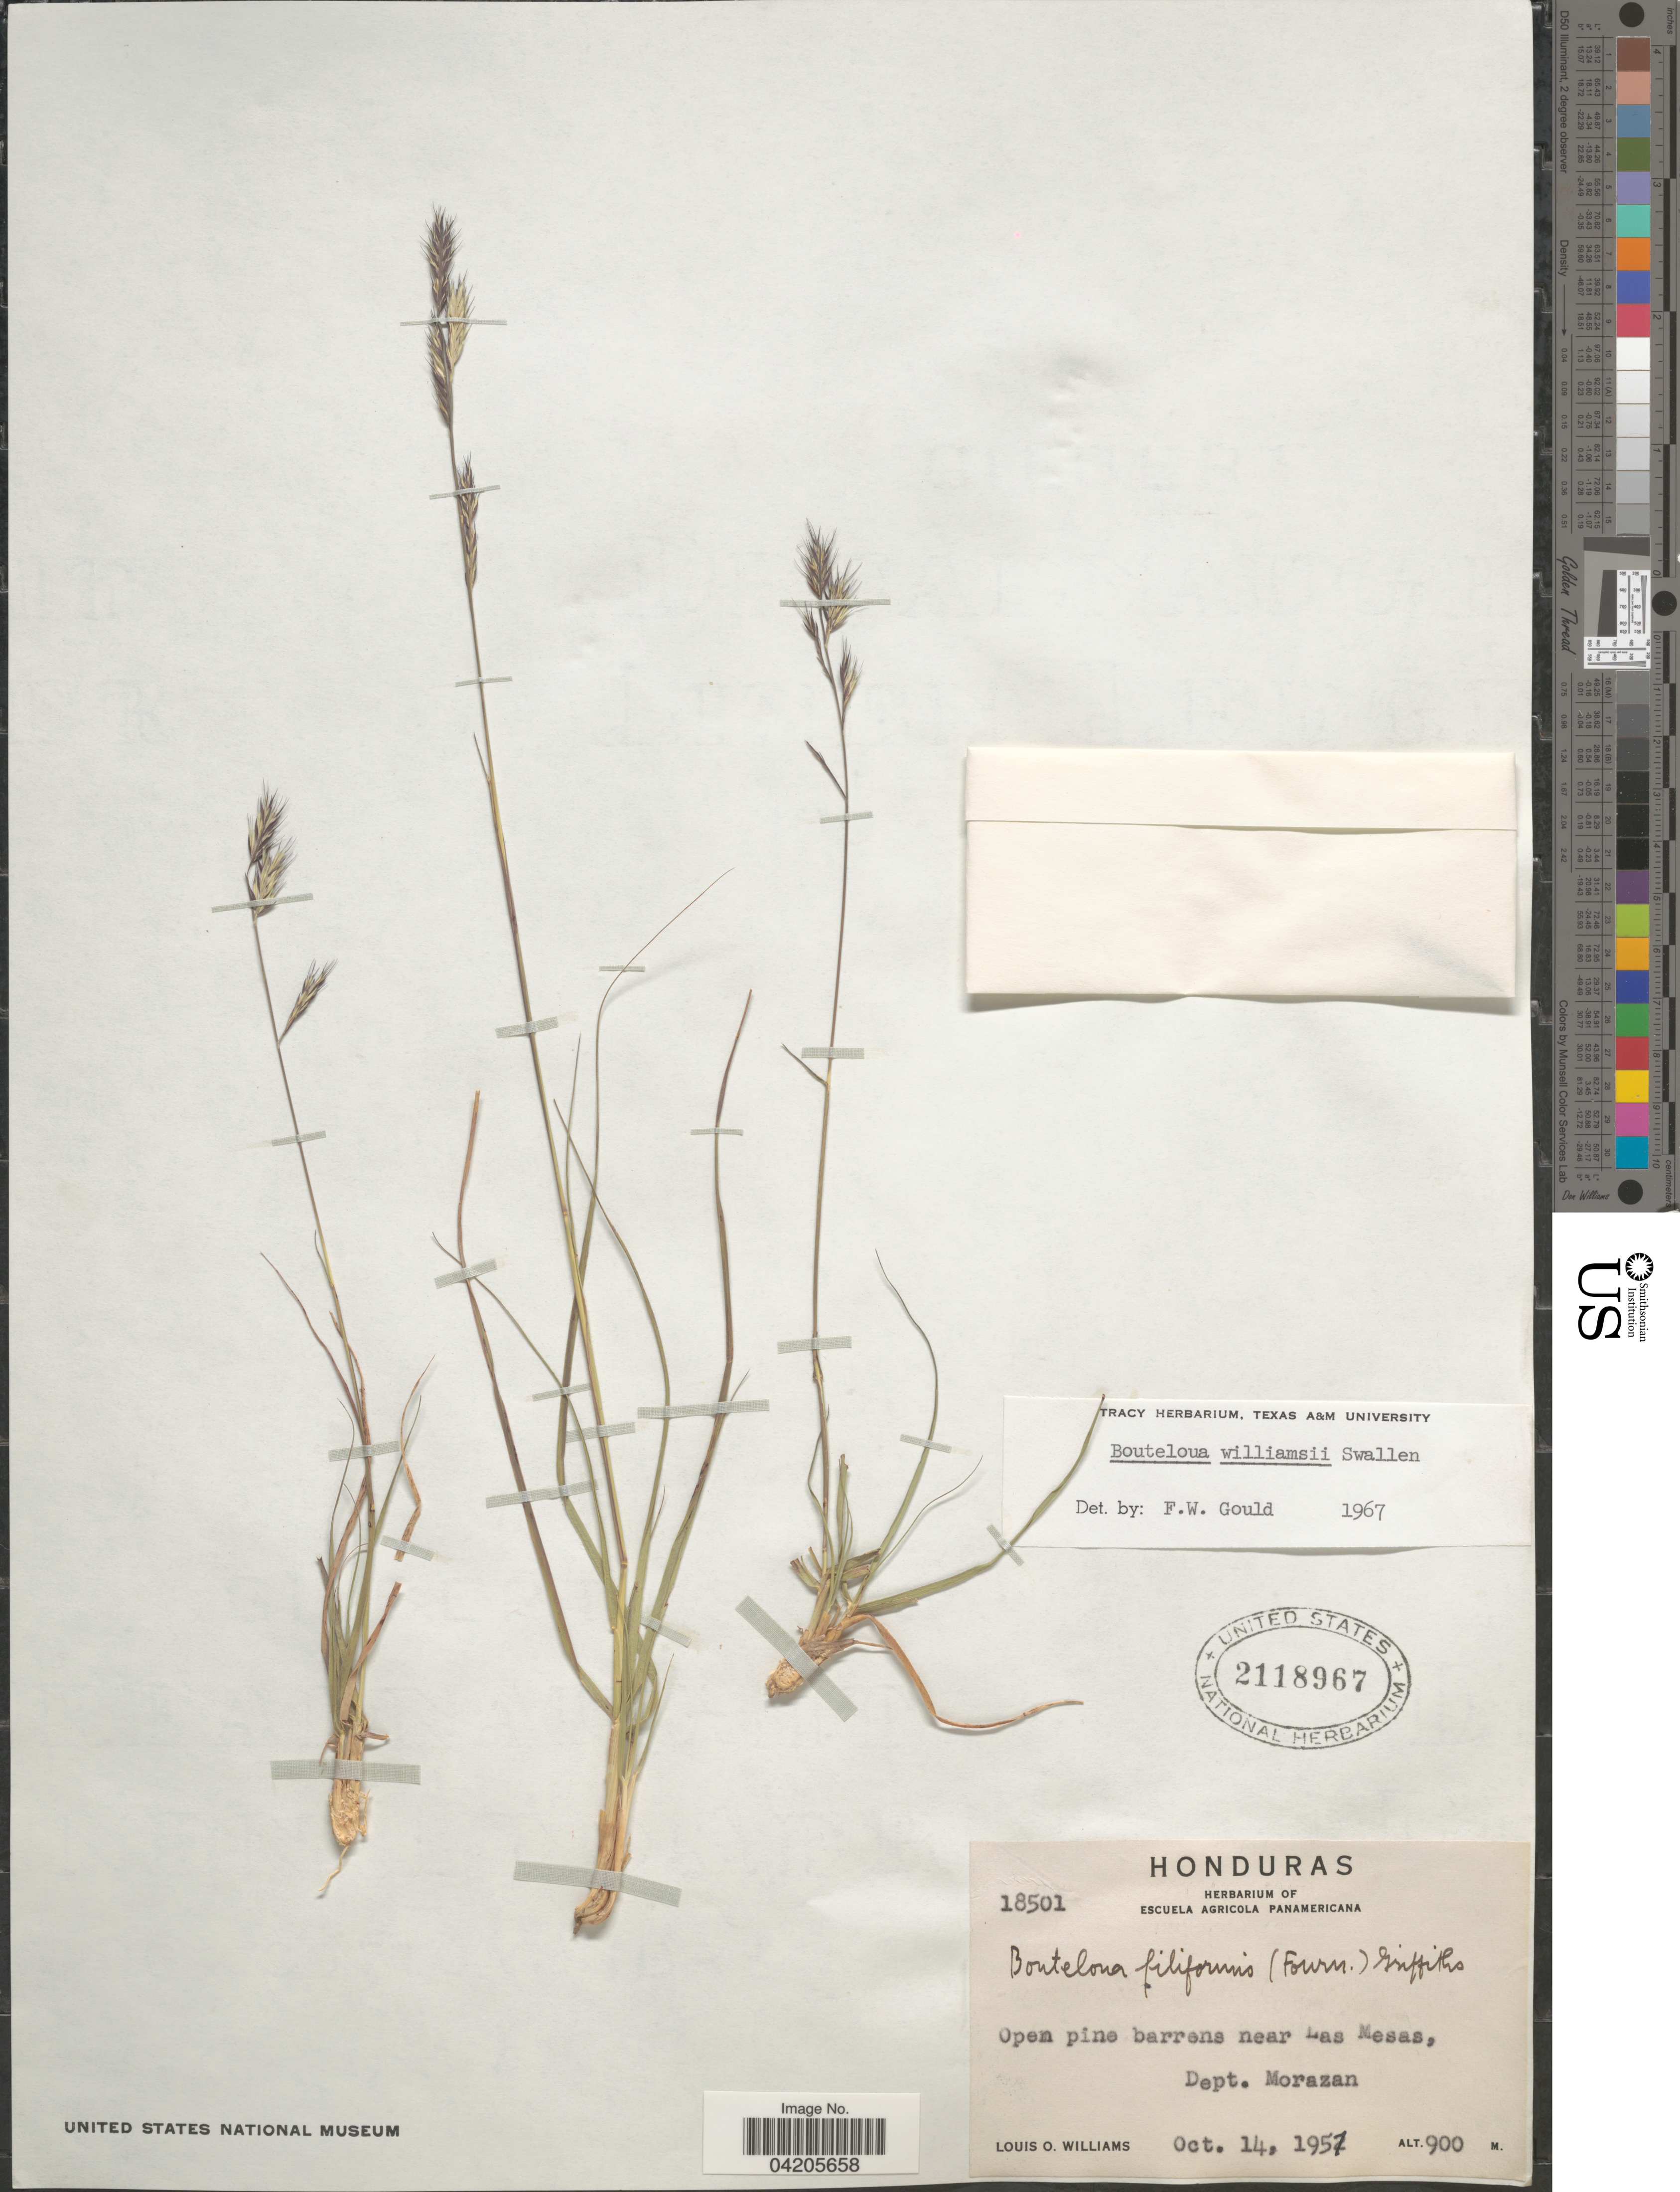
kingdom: Plantae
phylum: Tracheophyta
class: Liliopsida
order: Poales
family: Poaceae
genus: Bouteloua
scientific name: Bouteloua williamsii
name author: Swallen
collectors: L. O. Williams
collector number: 18501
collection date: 1951-10-14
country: Honduras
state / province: Fco. Morazán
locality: Open pine barrens near Las Mesas, Dept. Morazan.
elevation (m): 900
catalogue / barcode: US 2118967